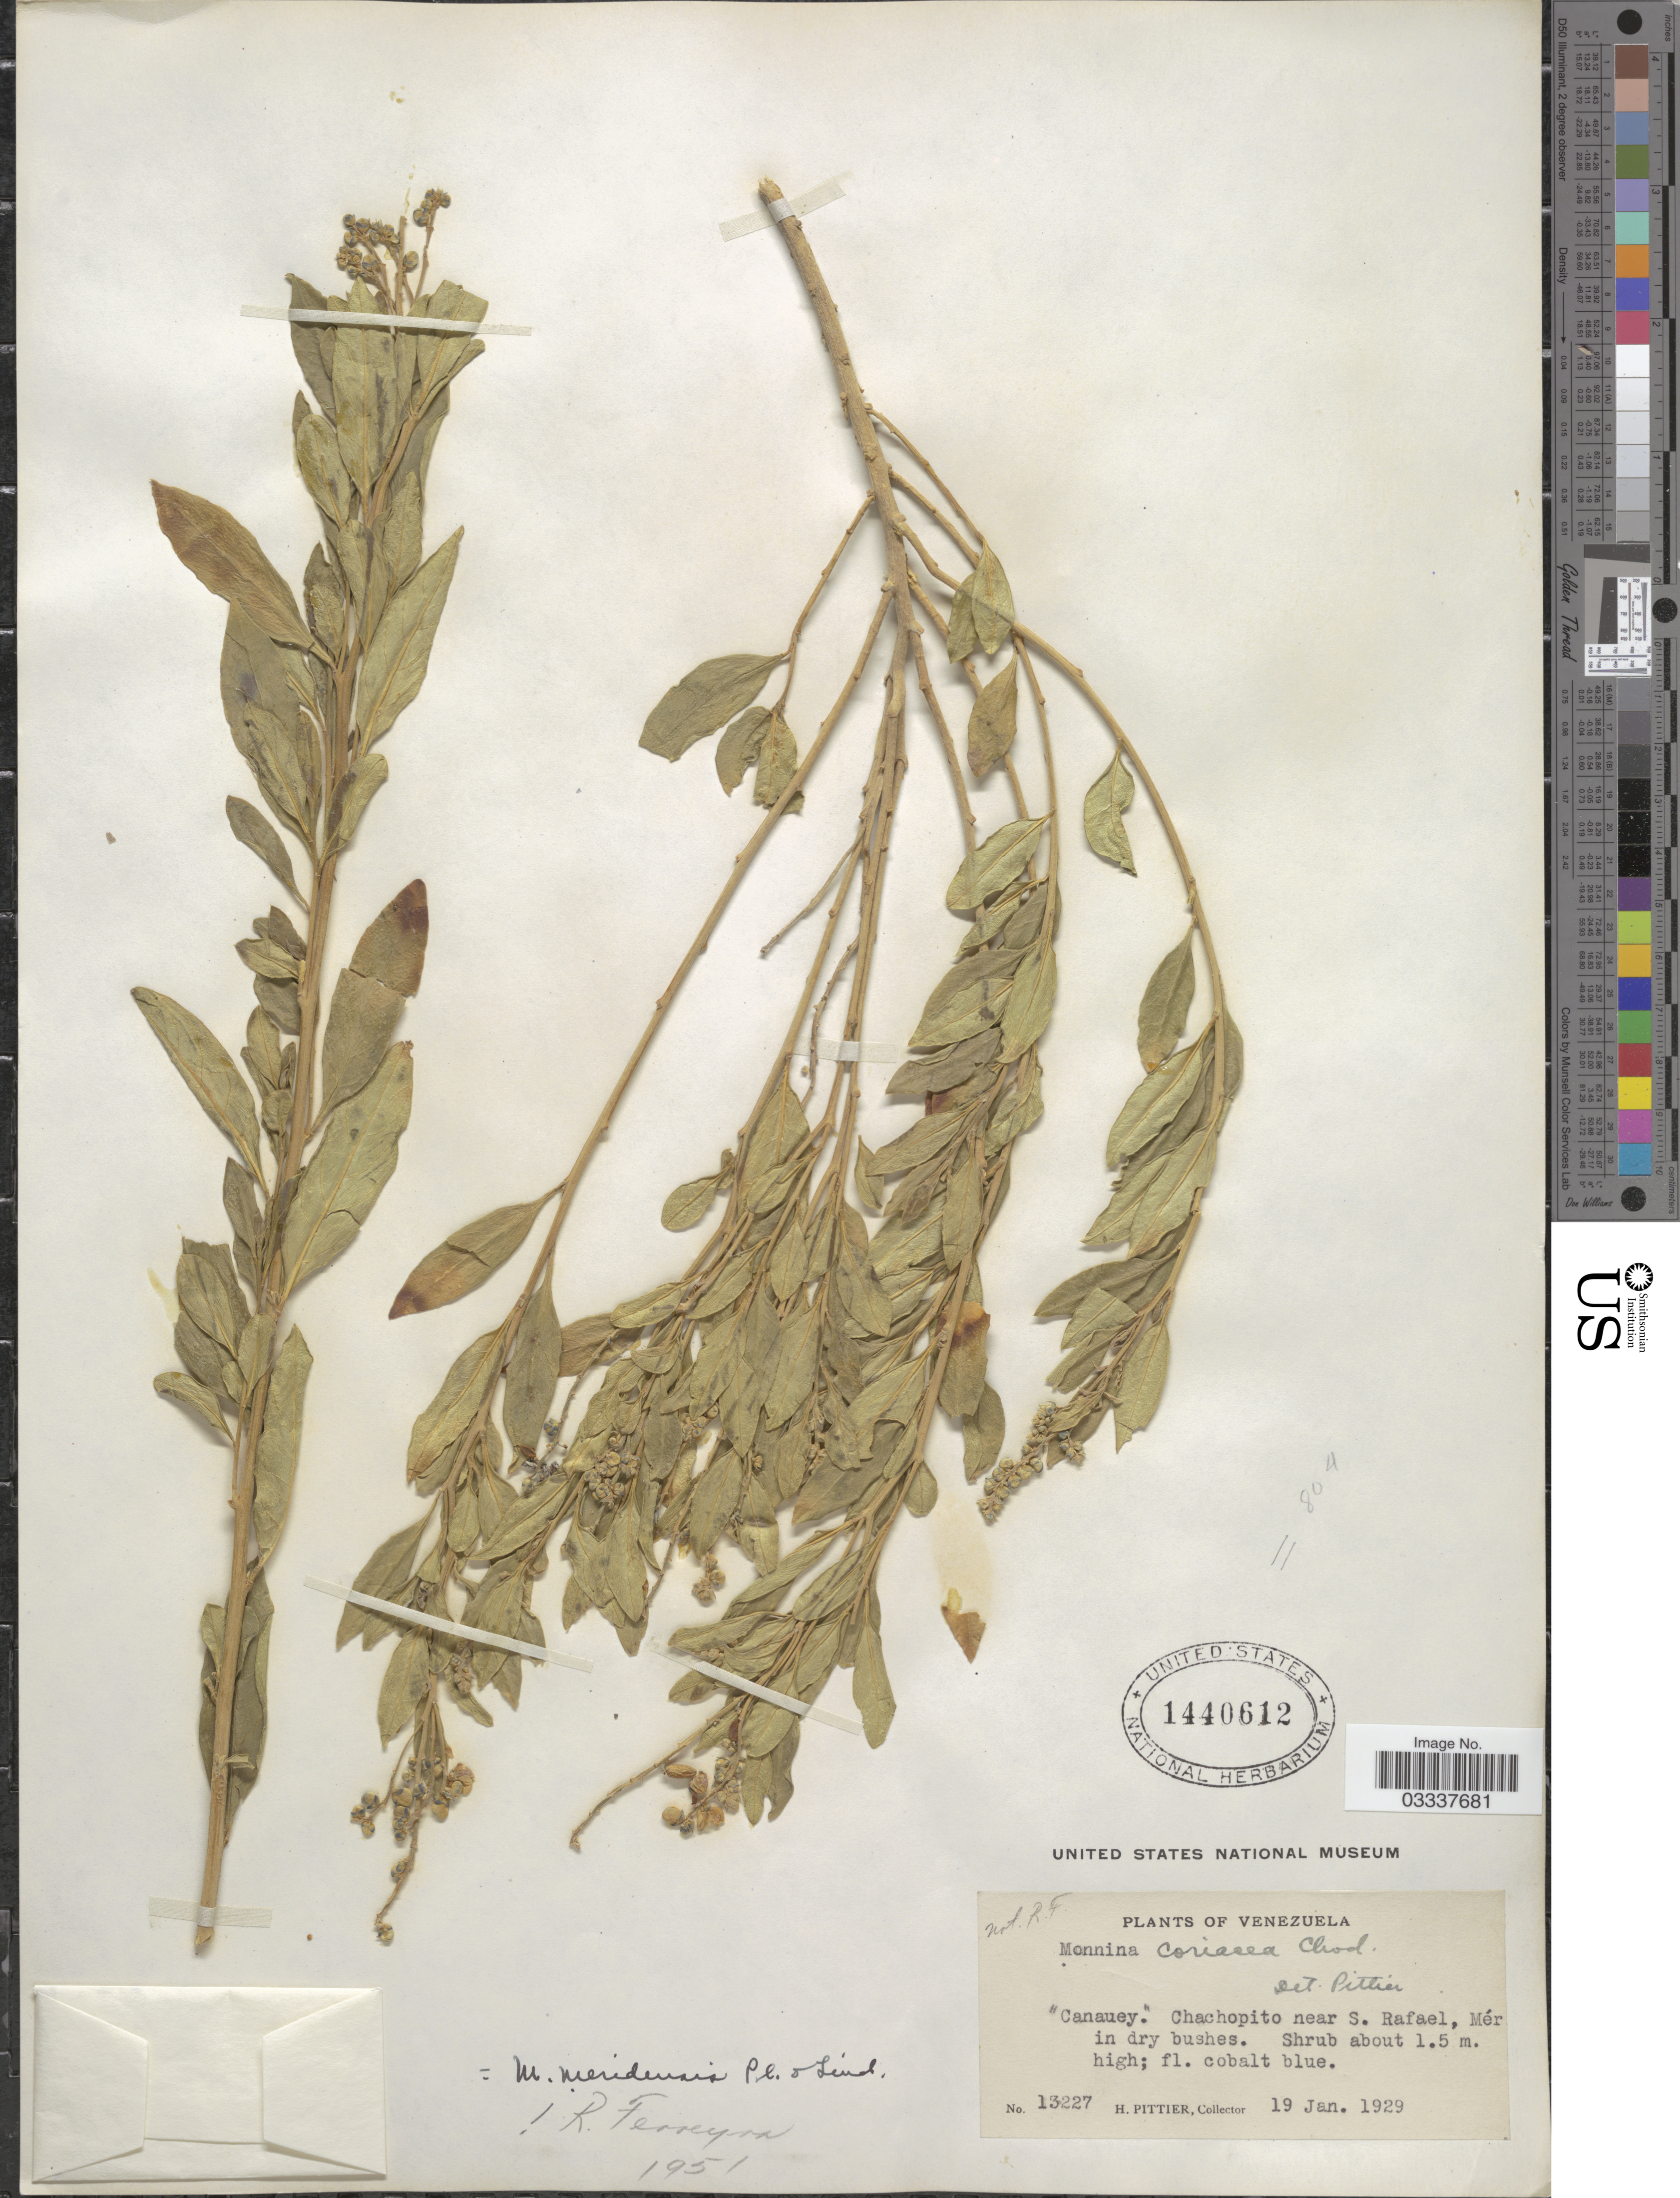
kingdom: Plantae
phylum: Tracheophyta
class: Magnoliopsida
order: Fabales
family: Polygalaceae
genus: Monnina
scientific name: Monnina meridensis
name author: Planch. & B.L. Linden ex Wedd.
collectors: H. F. Pittier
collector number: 13227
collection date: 1929-01-19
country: Venezuela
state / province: Mérida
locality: Cachopito near S. Rafael.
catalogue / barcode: US 1440612